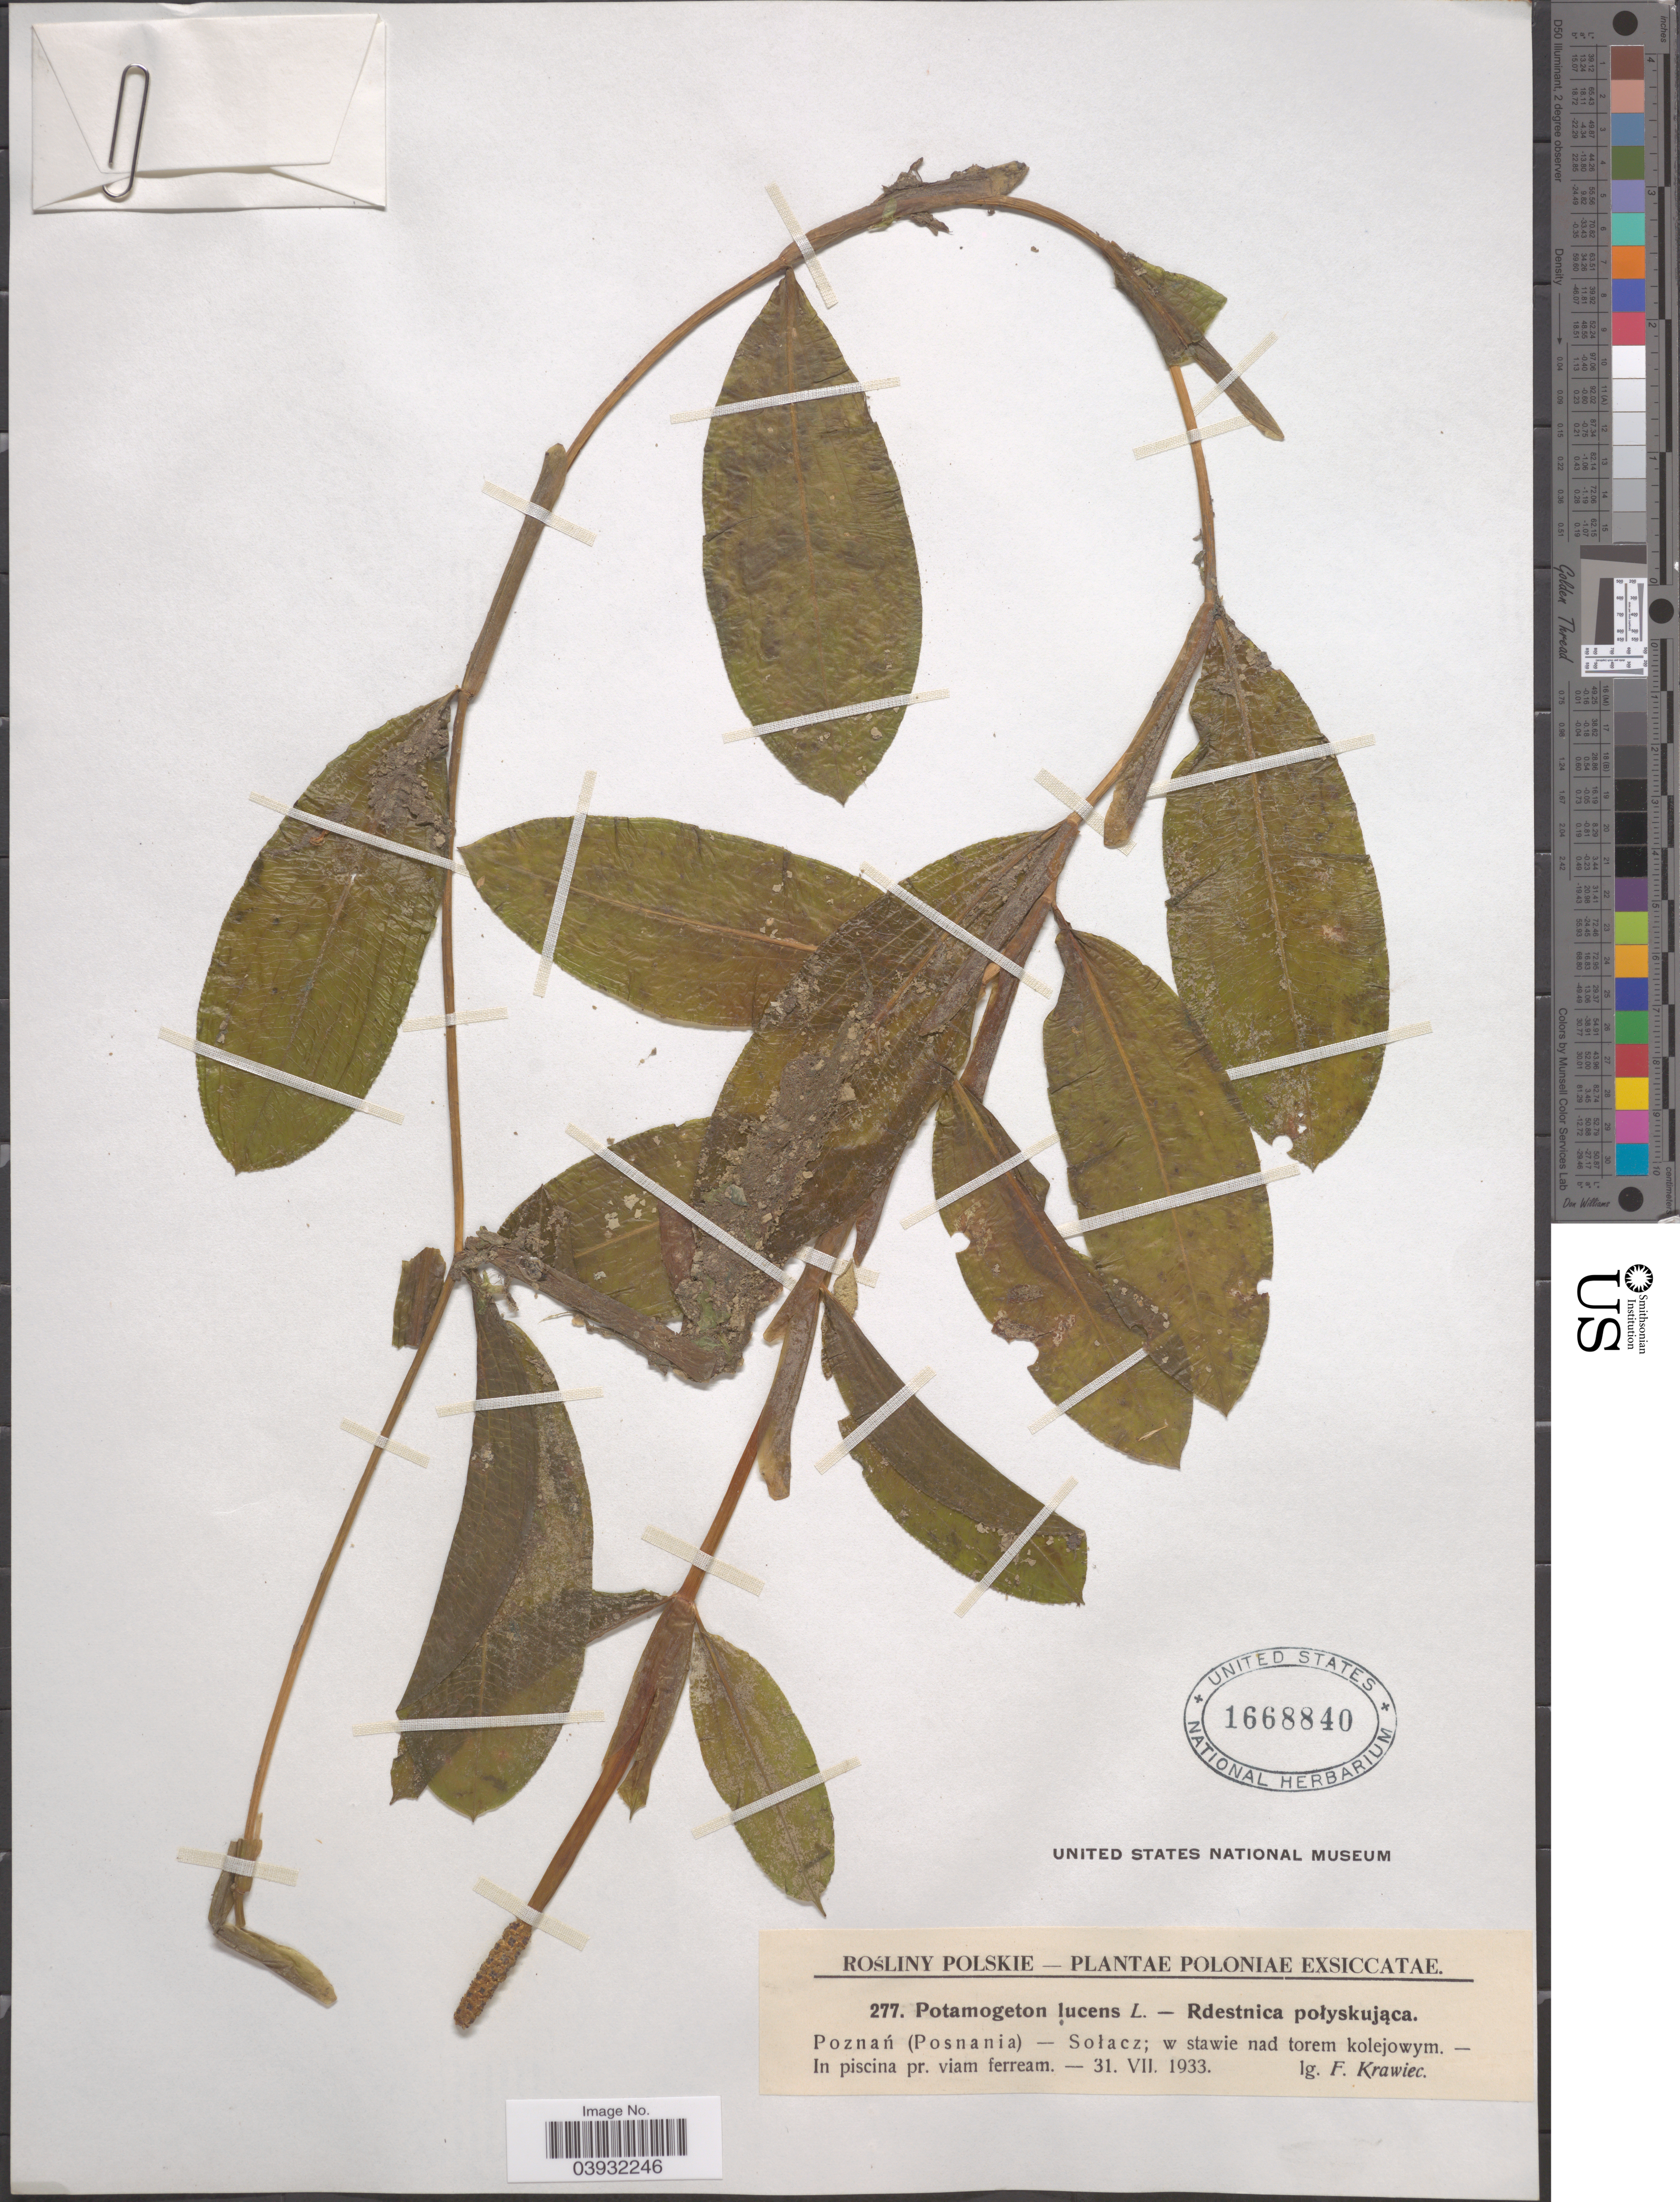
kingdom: Plantae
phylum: Tracheophyta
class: Liliopsida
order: Alismatales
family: Potamogetonaceae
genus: Potamogeton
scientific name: Potamogeton lucens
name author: L.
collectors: F. Krawiec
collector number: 277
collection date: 1933-07-31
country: Poland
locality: Poloniae. Poznan (Posnania) - Solacz.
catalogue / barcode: US 1668840